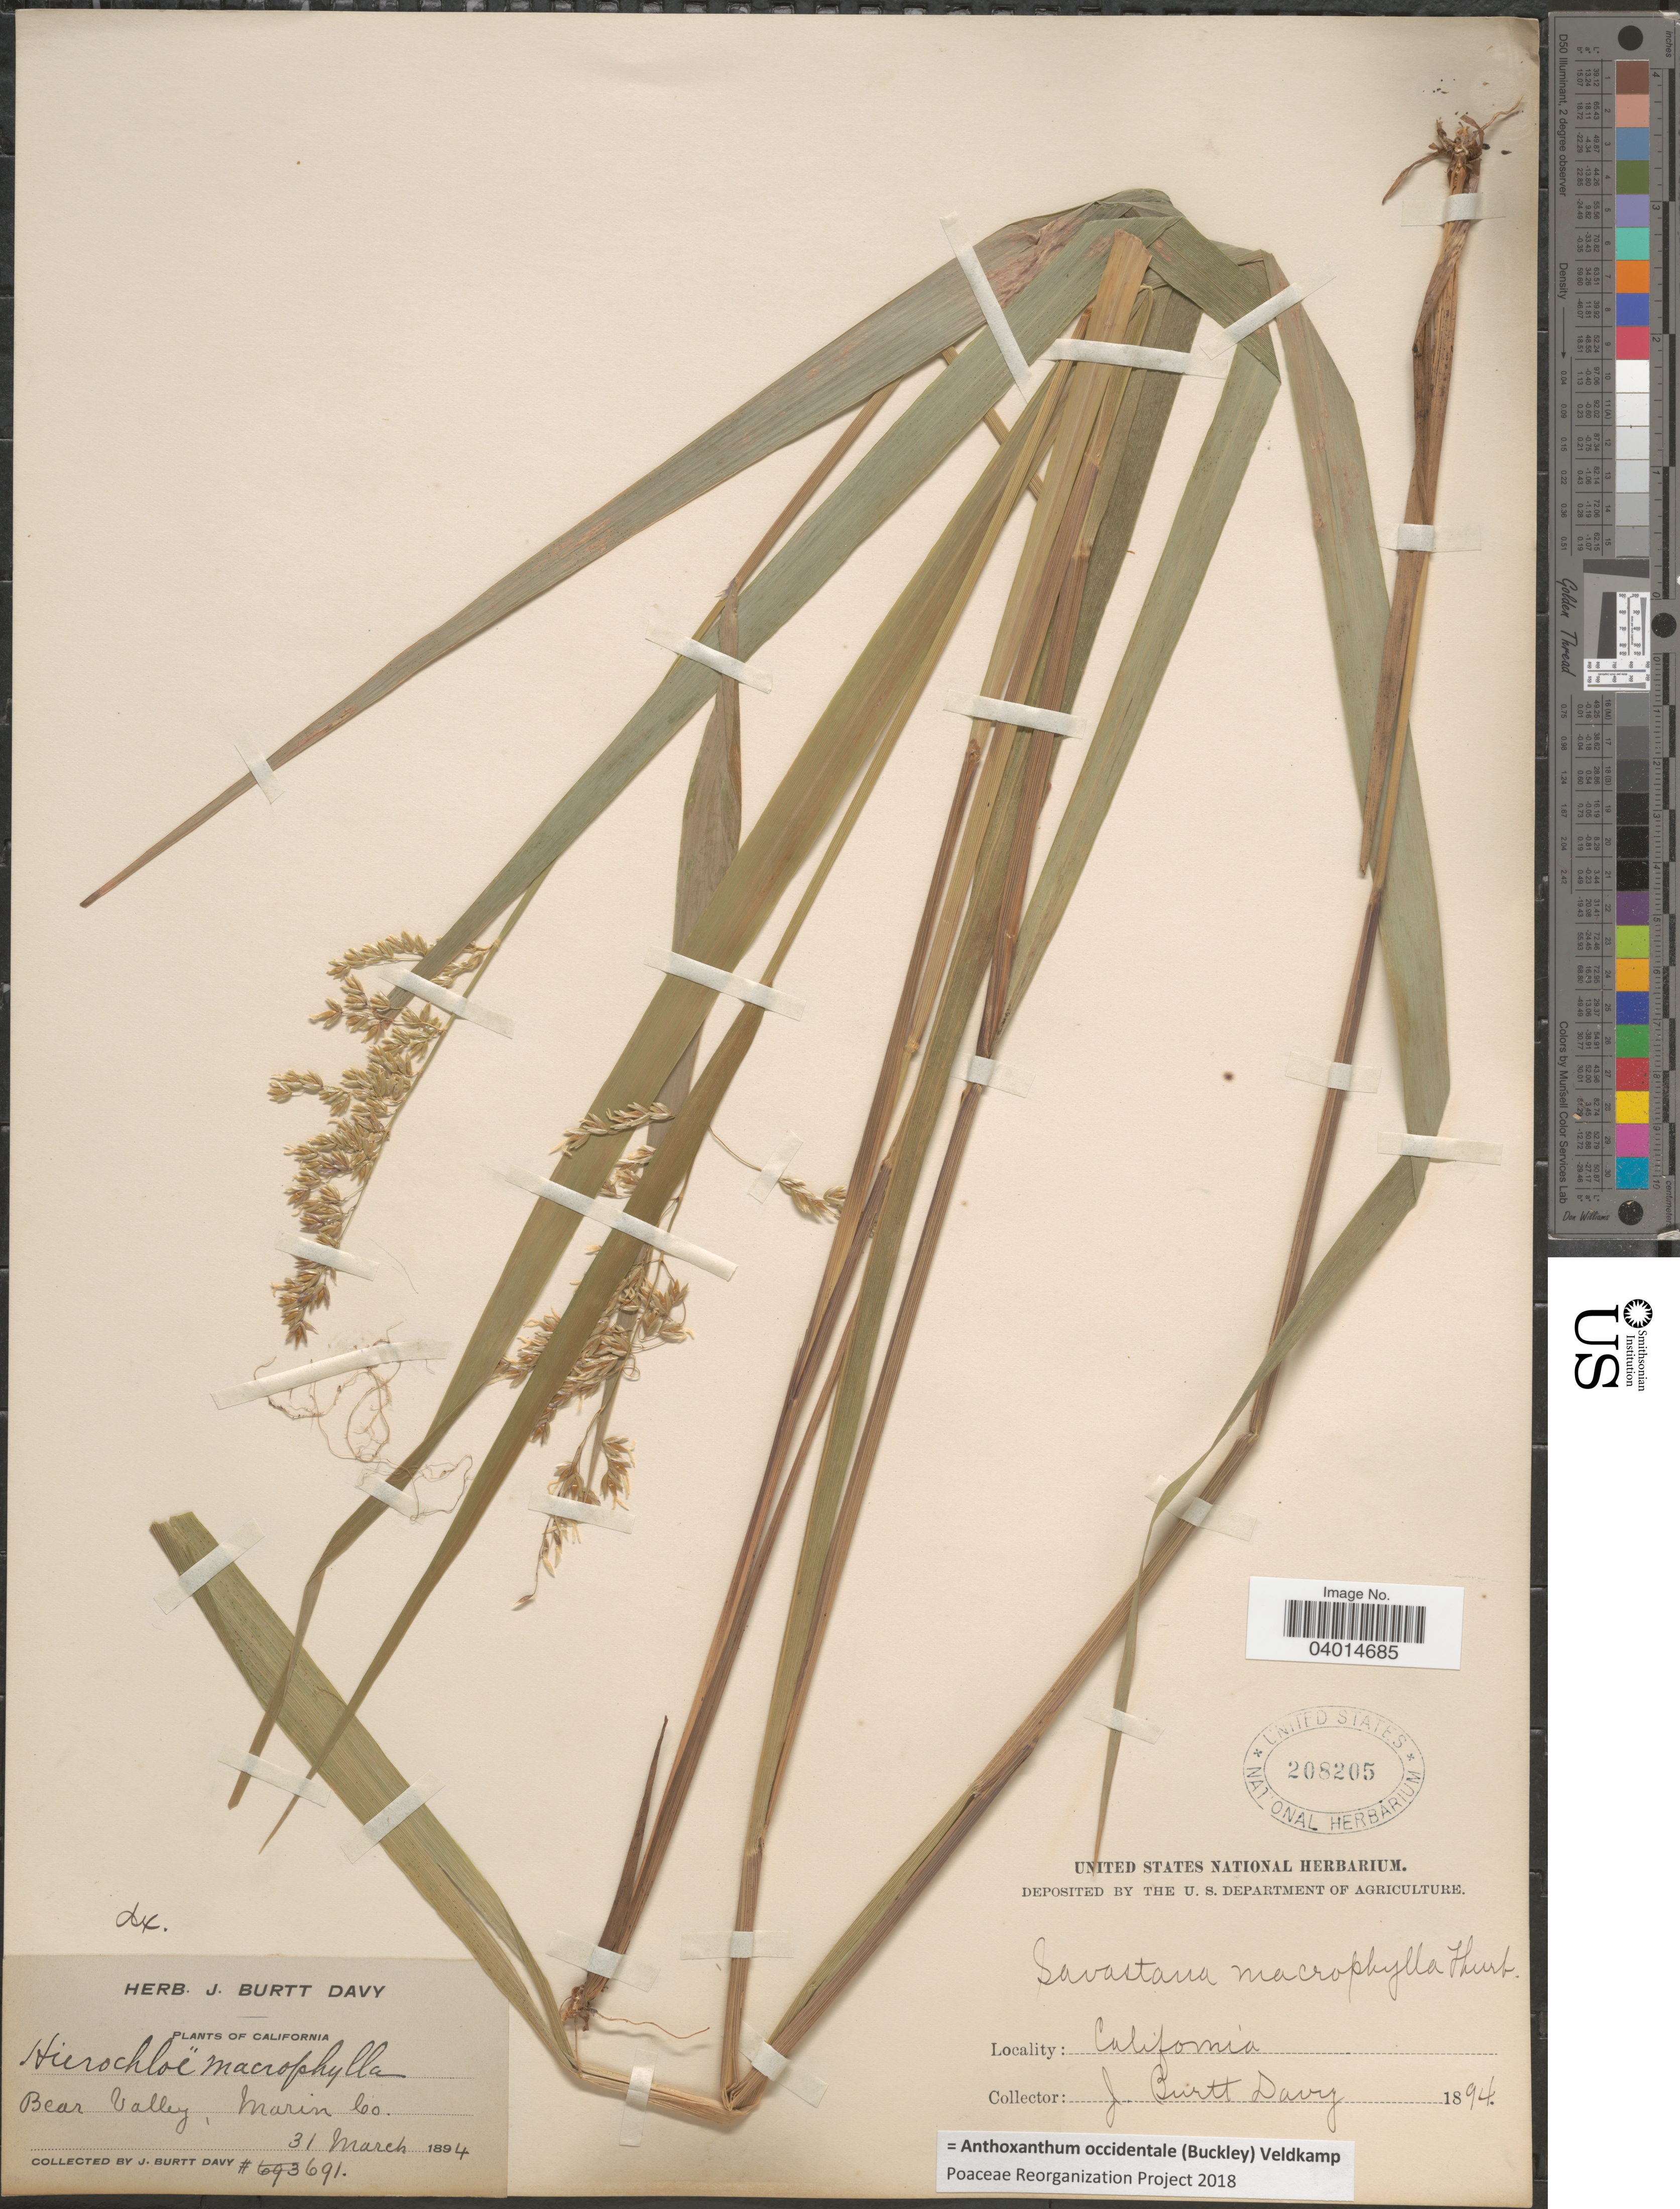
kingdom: Plantae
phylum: Tracheophyta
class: Liliopsida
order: Poales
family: Poaceae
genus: Anthoxanthum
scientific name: Anthoxanthum occidentale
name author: (Buckley) Veldkamp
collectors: J. Burtt Davy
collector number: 691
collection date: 1894-03-31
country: United States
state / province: California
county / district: Marin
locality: Bear Valley, Marin Co.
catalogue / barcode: US 208205